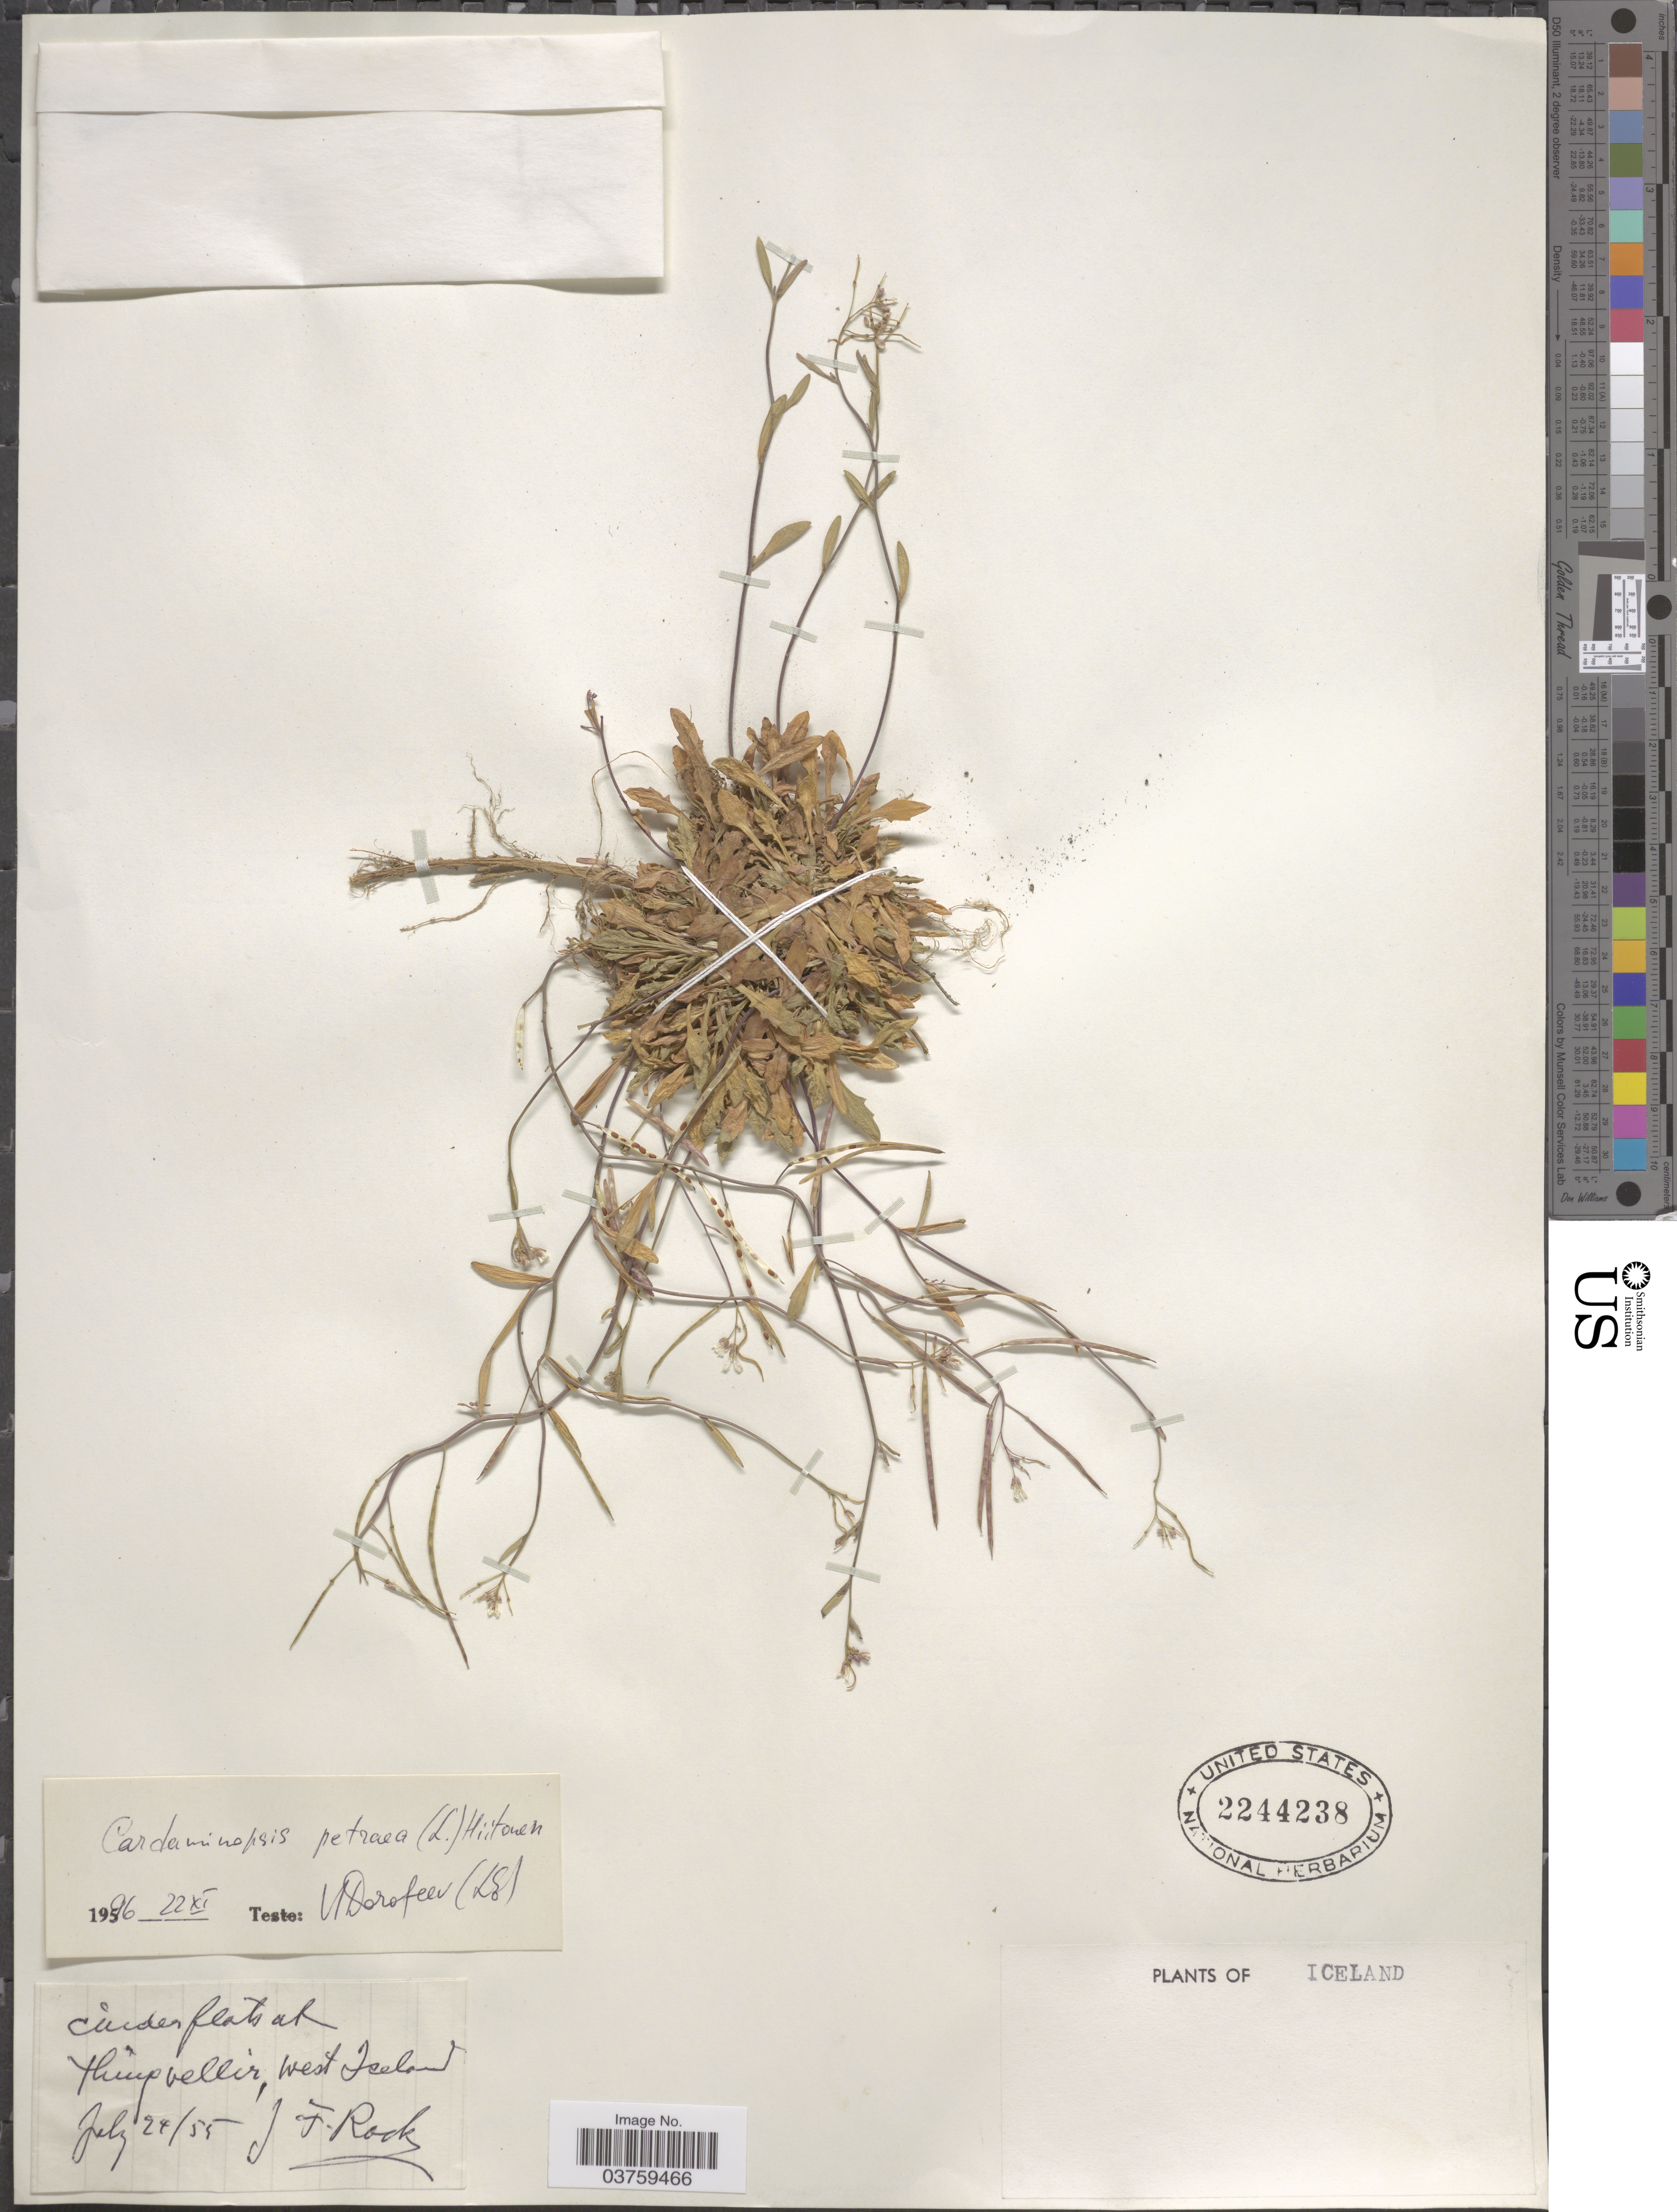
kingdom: Plantae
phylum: Tracheophyta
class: Magnoliopsida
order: Brassicales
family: Brassicaceae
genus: Arabis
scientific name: Arabis petraea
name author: (L.) Lam.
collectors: J. Rock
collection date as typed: Transcribed d/m/y: 24/7/55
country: Iceland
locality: Huip vellir,* West Iceland.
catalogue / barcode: US 2244238